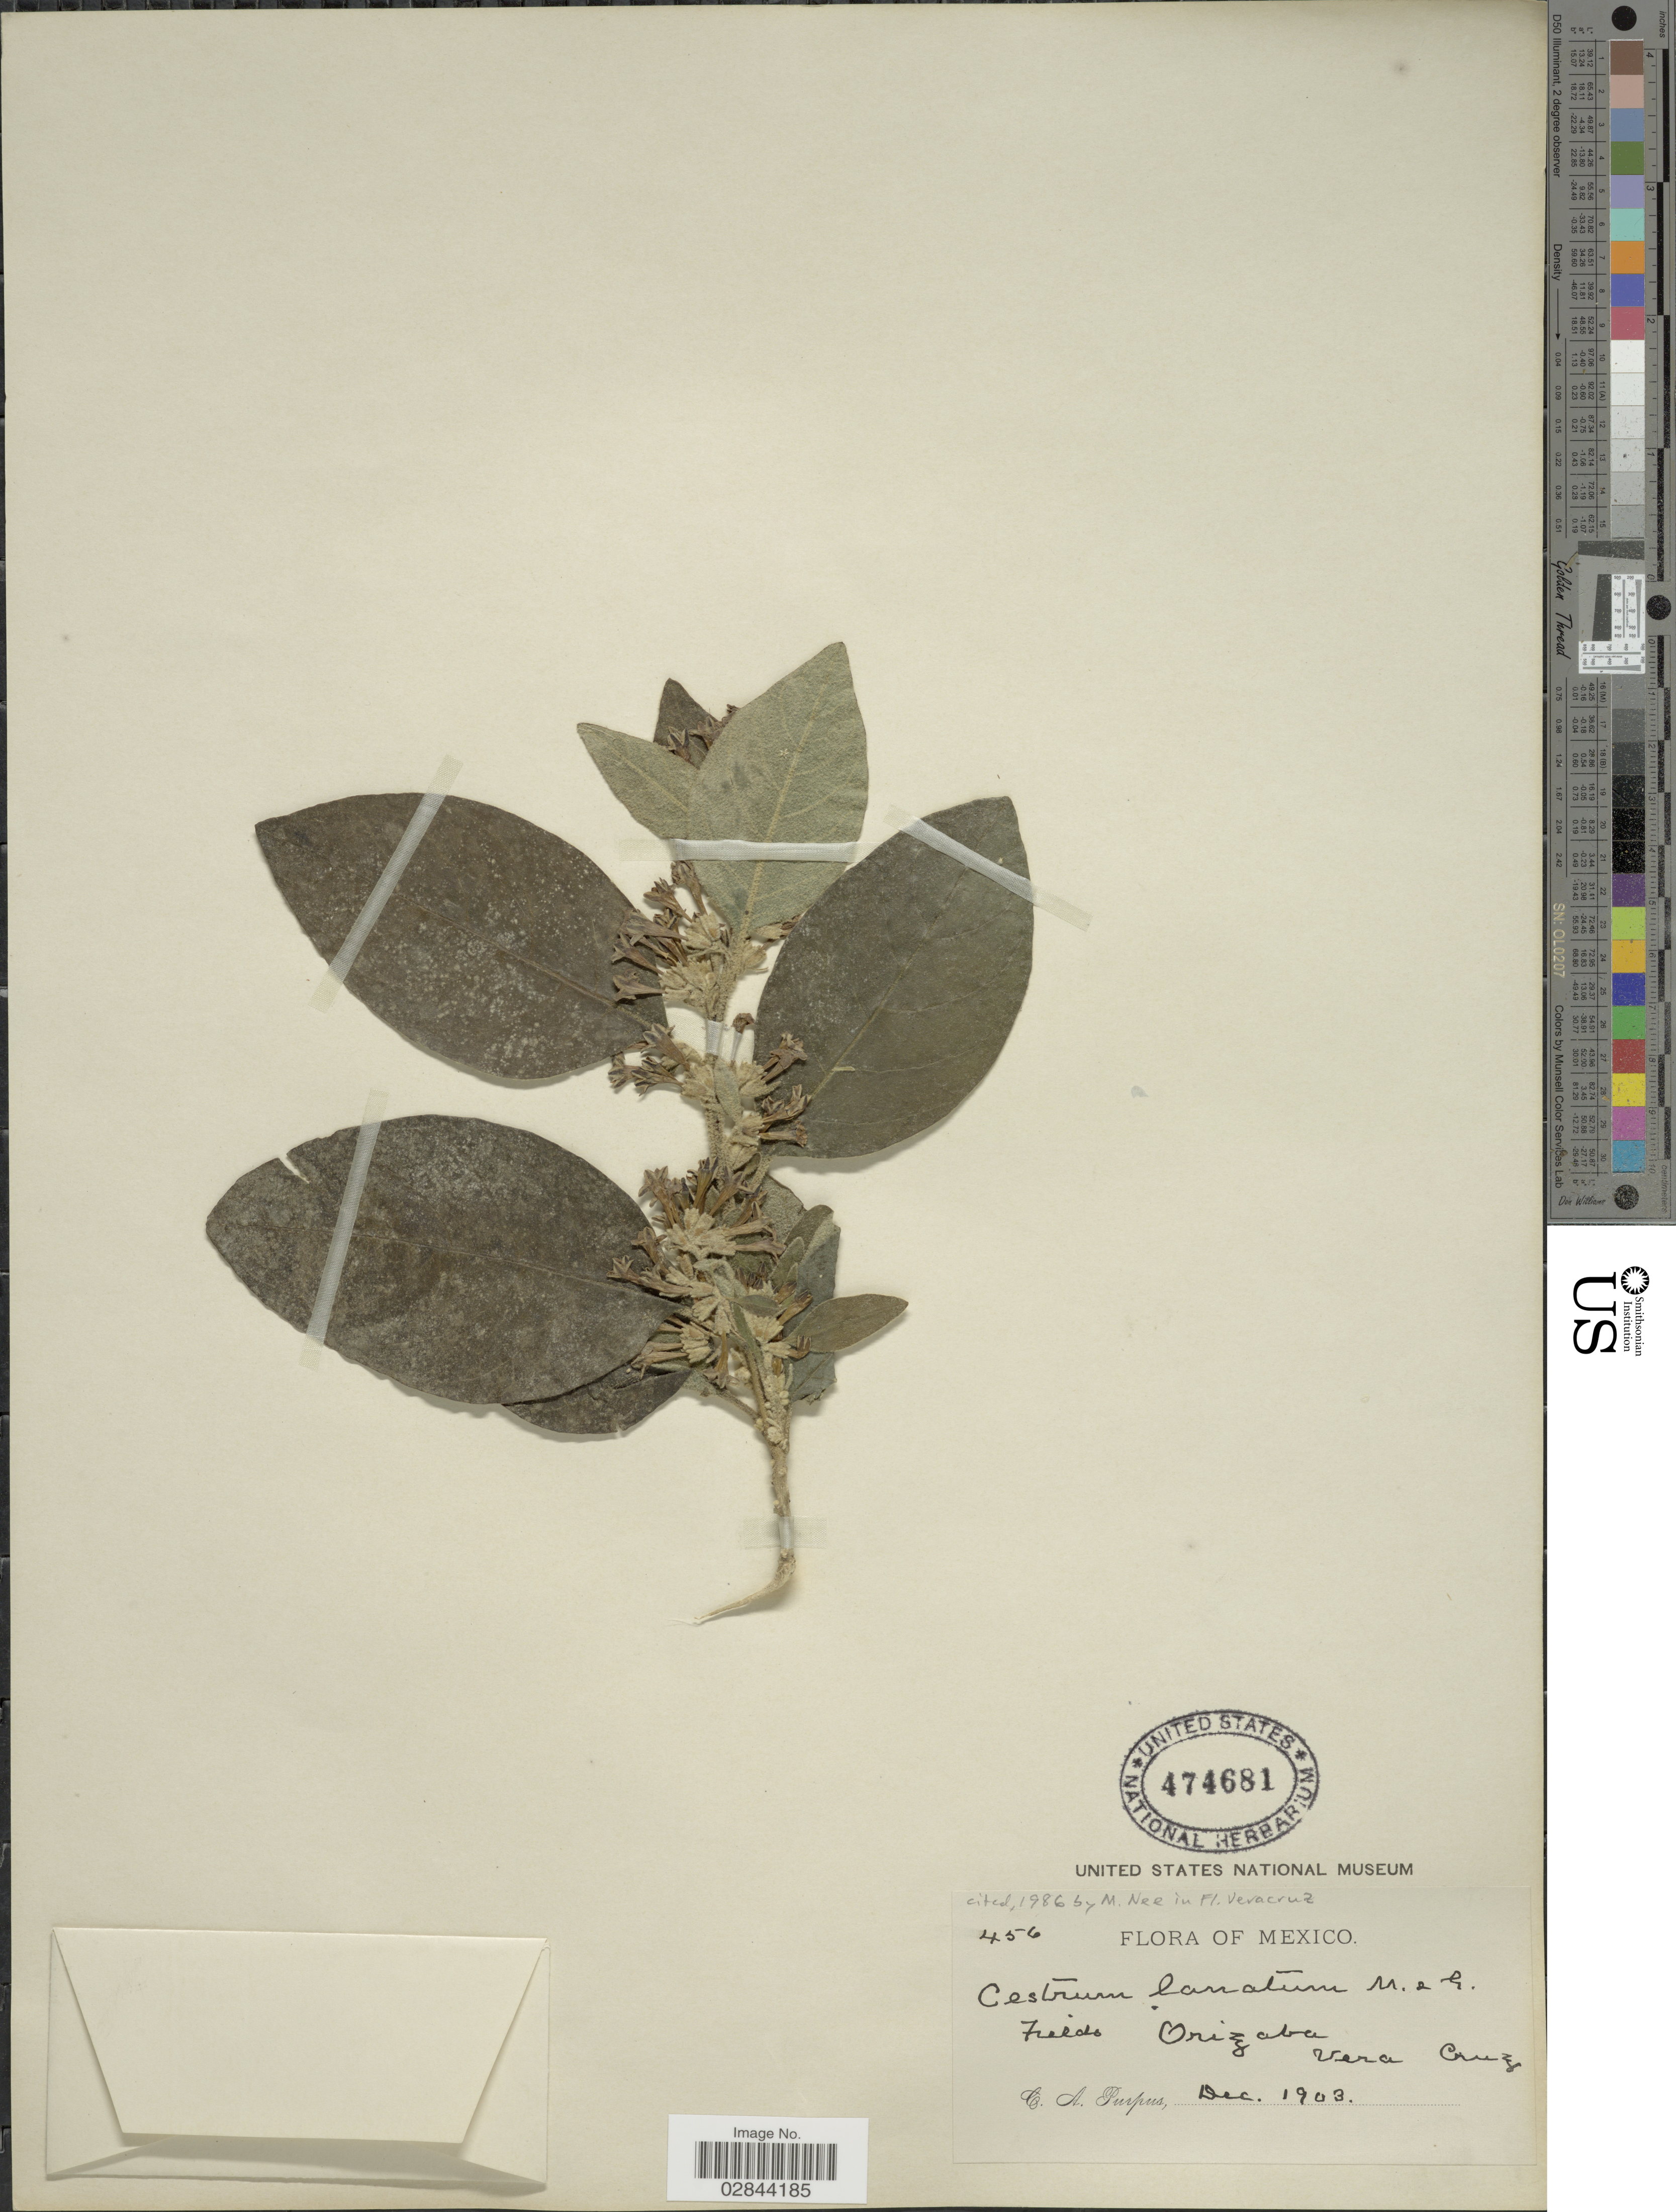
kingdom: Plantae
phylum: Tracheophyta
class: Magnoliopsida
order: Solanales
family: Solanaceae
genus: Cestrum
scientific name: Cestrum lanatum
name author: M. Martens & Galeotti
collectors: C. A. Purpus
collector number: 456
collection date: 1903-12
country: Mexico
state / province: Veracruz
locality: Fields Orizaba, Vera Cruz.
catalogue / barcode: US 474681